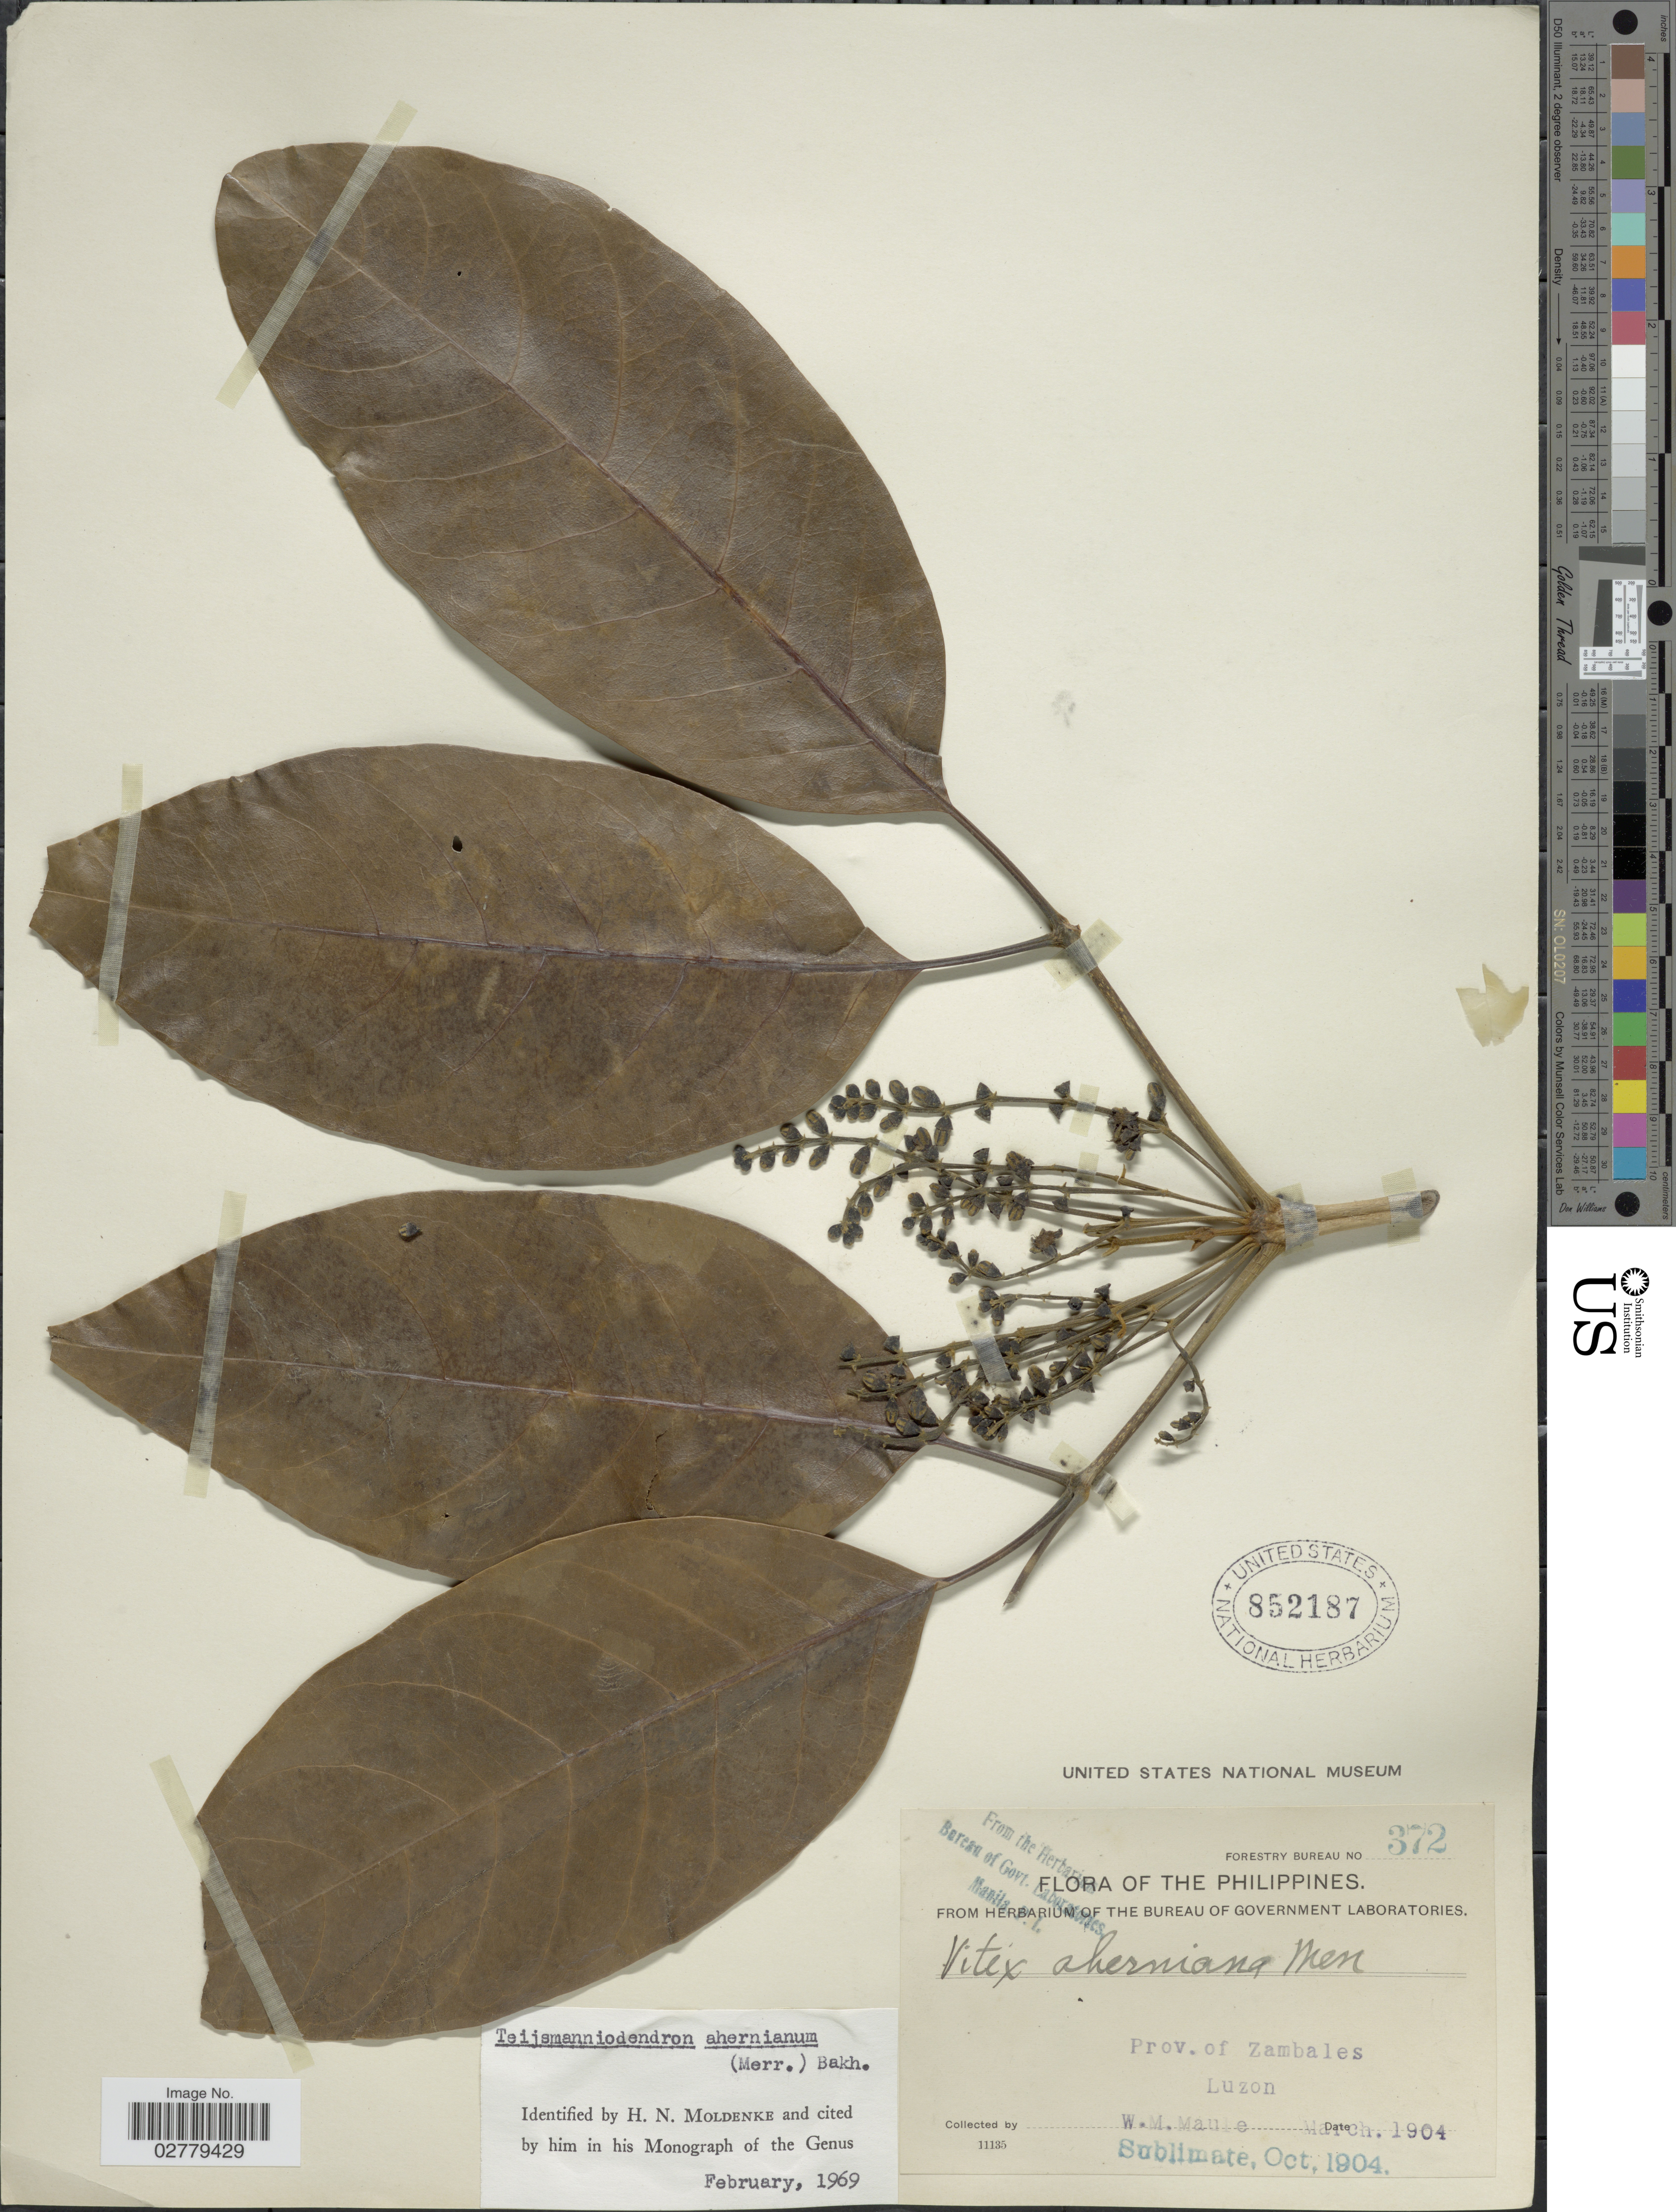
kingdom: Plantae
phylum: Tracheophyta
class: Magnoliopsida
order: Lamiales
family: Lamiaceae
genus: Teijsmanniodendron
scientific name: Teijsmanniodendron ahernianum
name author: (Merr.) Bakh.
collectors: W. Maule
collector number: Forestry Bureau 372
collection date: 1904-03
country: Philippines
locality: Prov. of Zambales. Luzon.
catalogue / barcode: US 852187